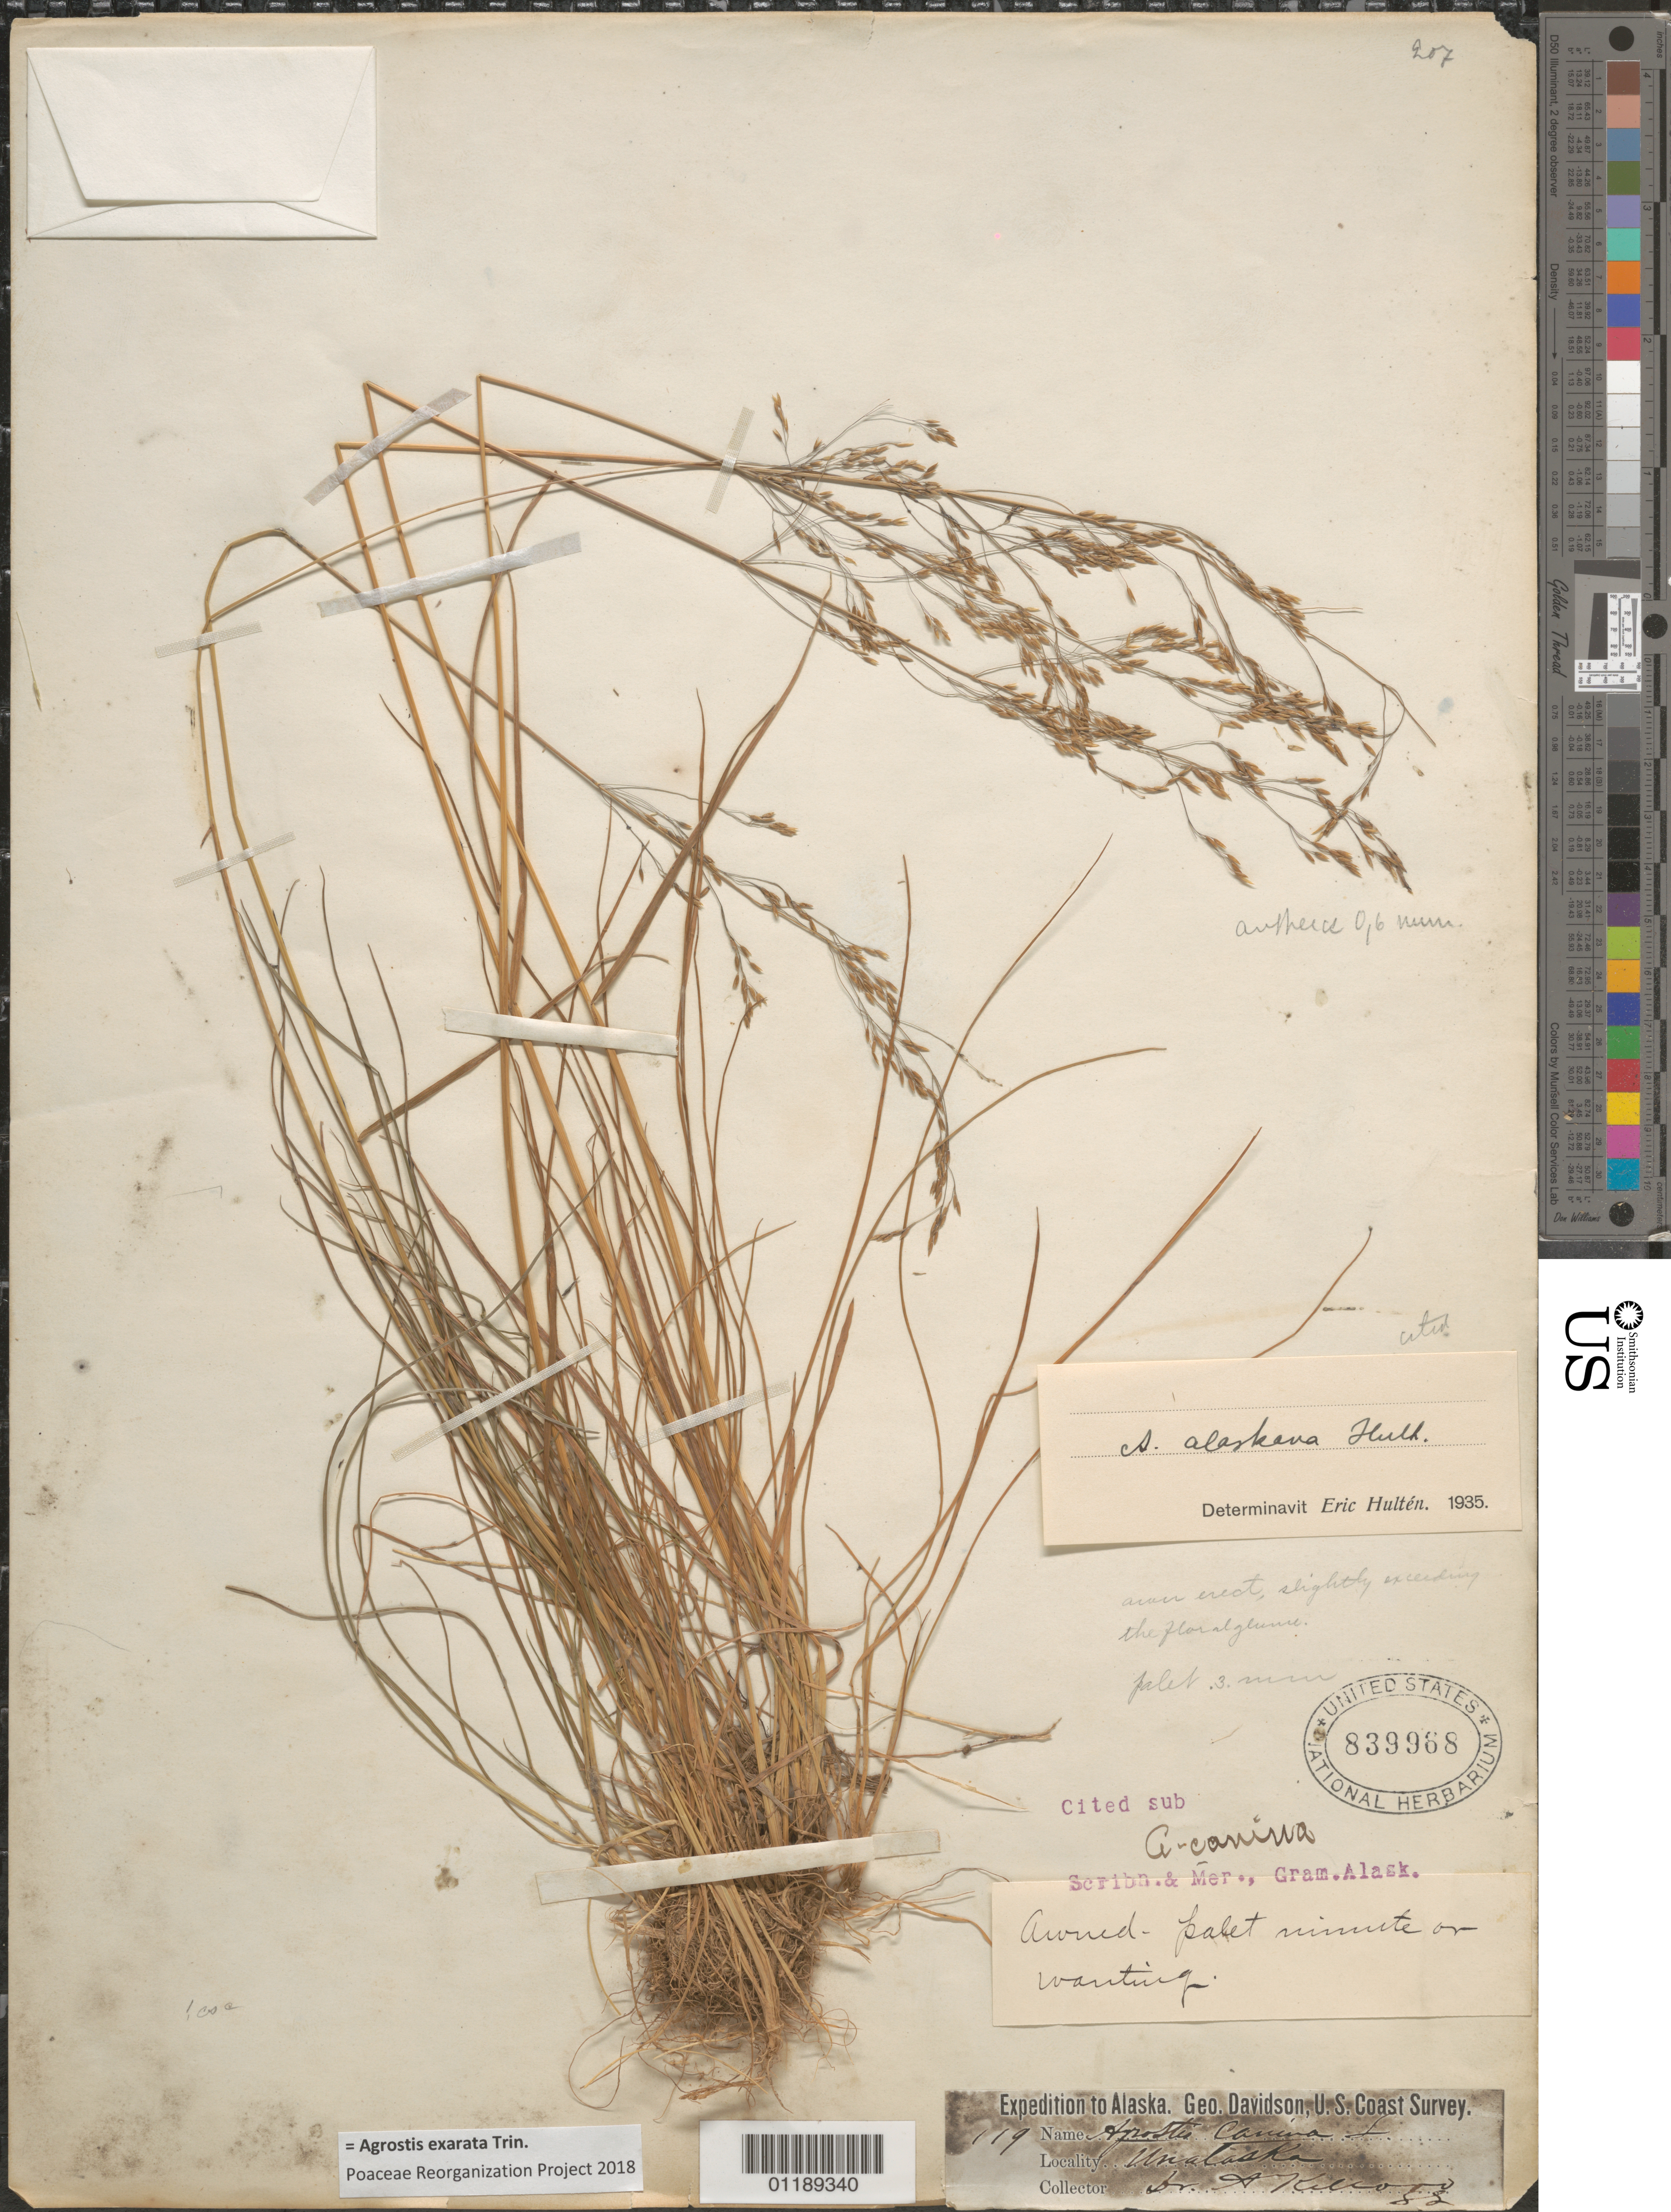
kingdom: Plantae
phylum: Tracheophyta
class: Liliopsida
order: Poales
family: Poaceae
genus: Agrostis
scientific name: Agrostis exarata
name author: Trin.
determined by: Poaceae Reorganization Project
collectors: A. Kellogg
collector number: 119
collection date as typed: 1867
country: United States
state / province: Alaska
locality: Unalaska.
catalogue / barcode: US 839968